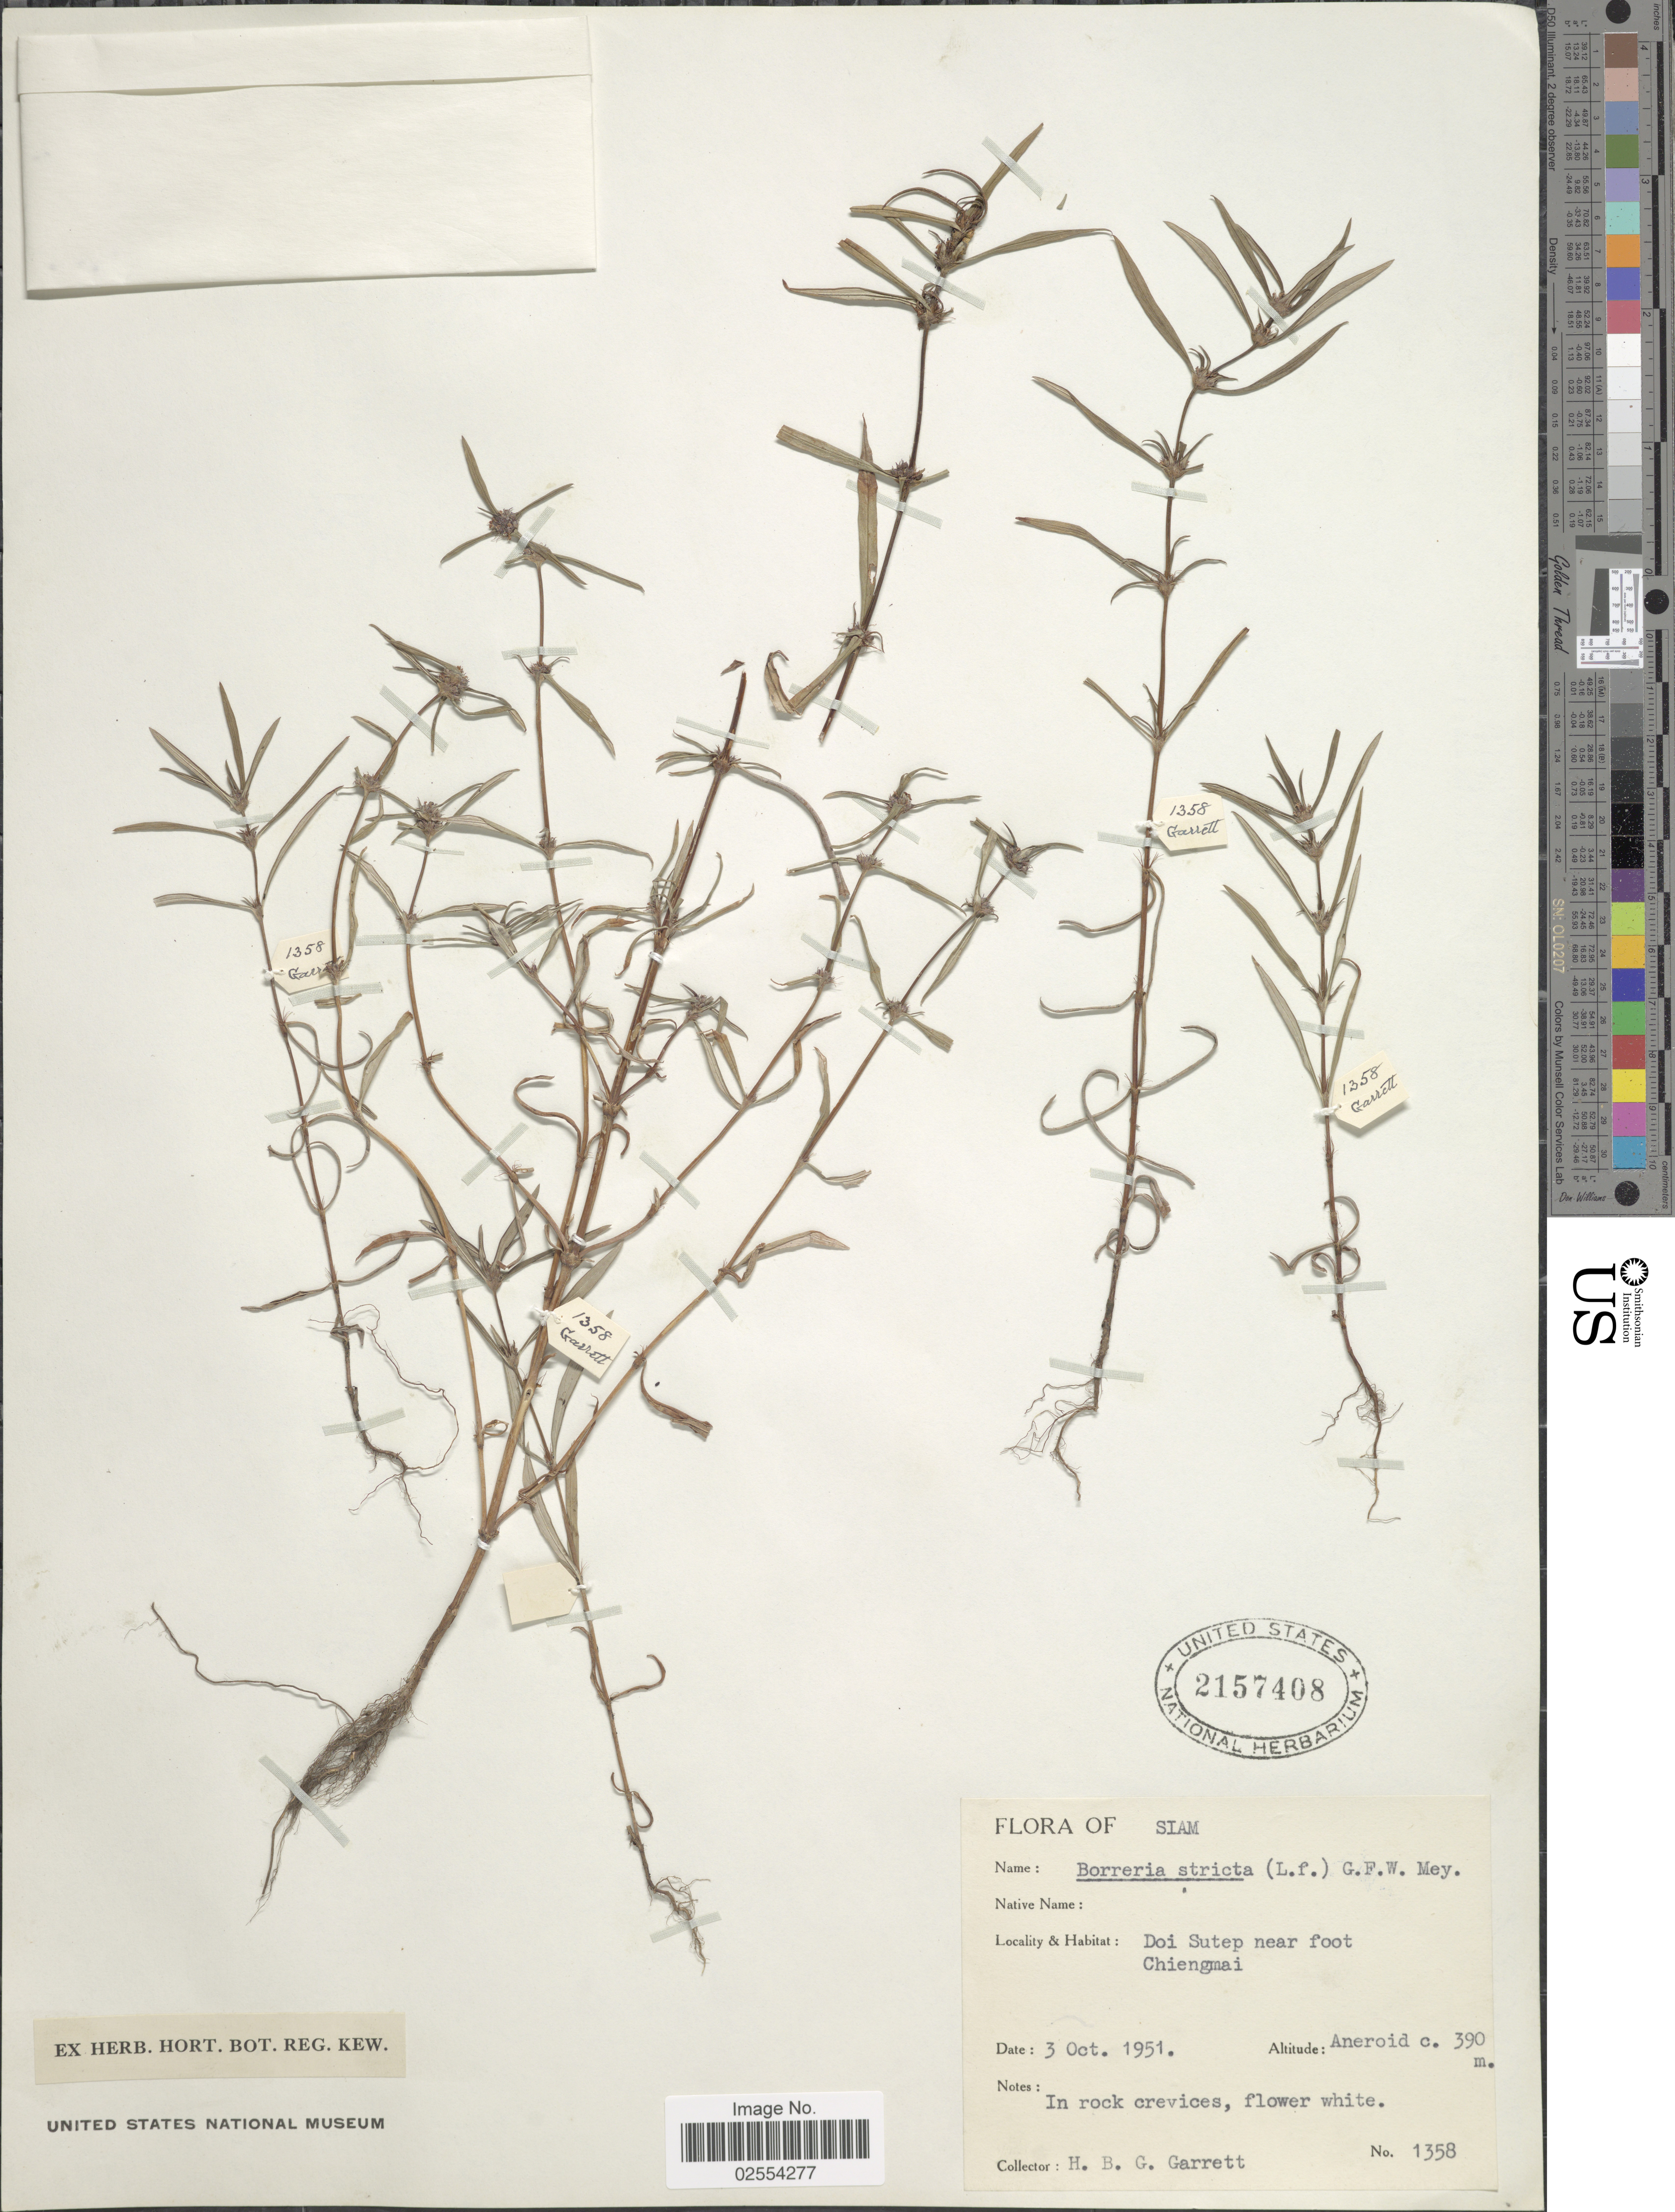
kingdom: Plantae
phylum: Tracheophyta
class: Magnoliopsida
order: Gentianales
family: Rubiaceae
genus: Spermacoce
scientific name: Spermacoce stricta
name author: L. f.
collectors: H. Garrett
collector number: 1358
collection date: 1951-10-03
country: Thailand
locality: Siam, Doi Sutep near foot Chiengmai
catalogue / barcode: US 2157408